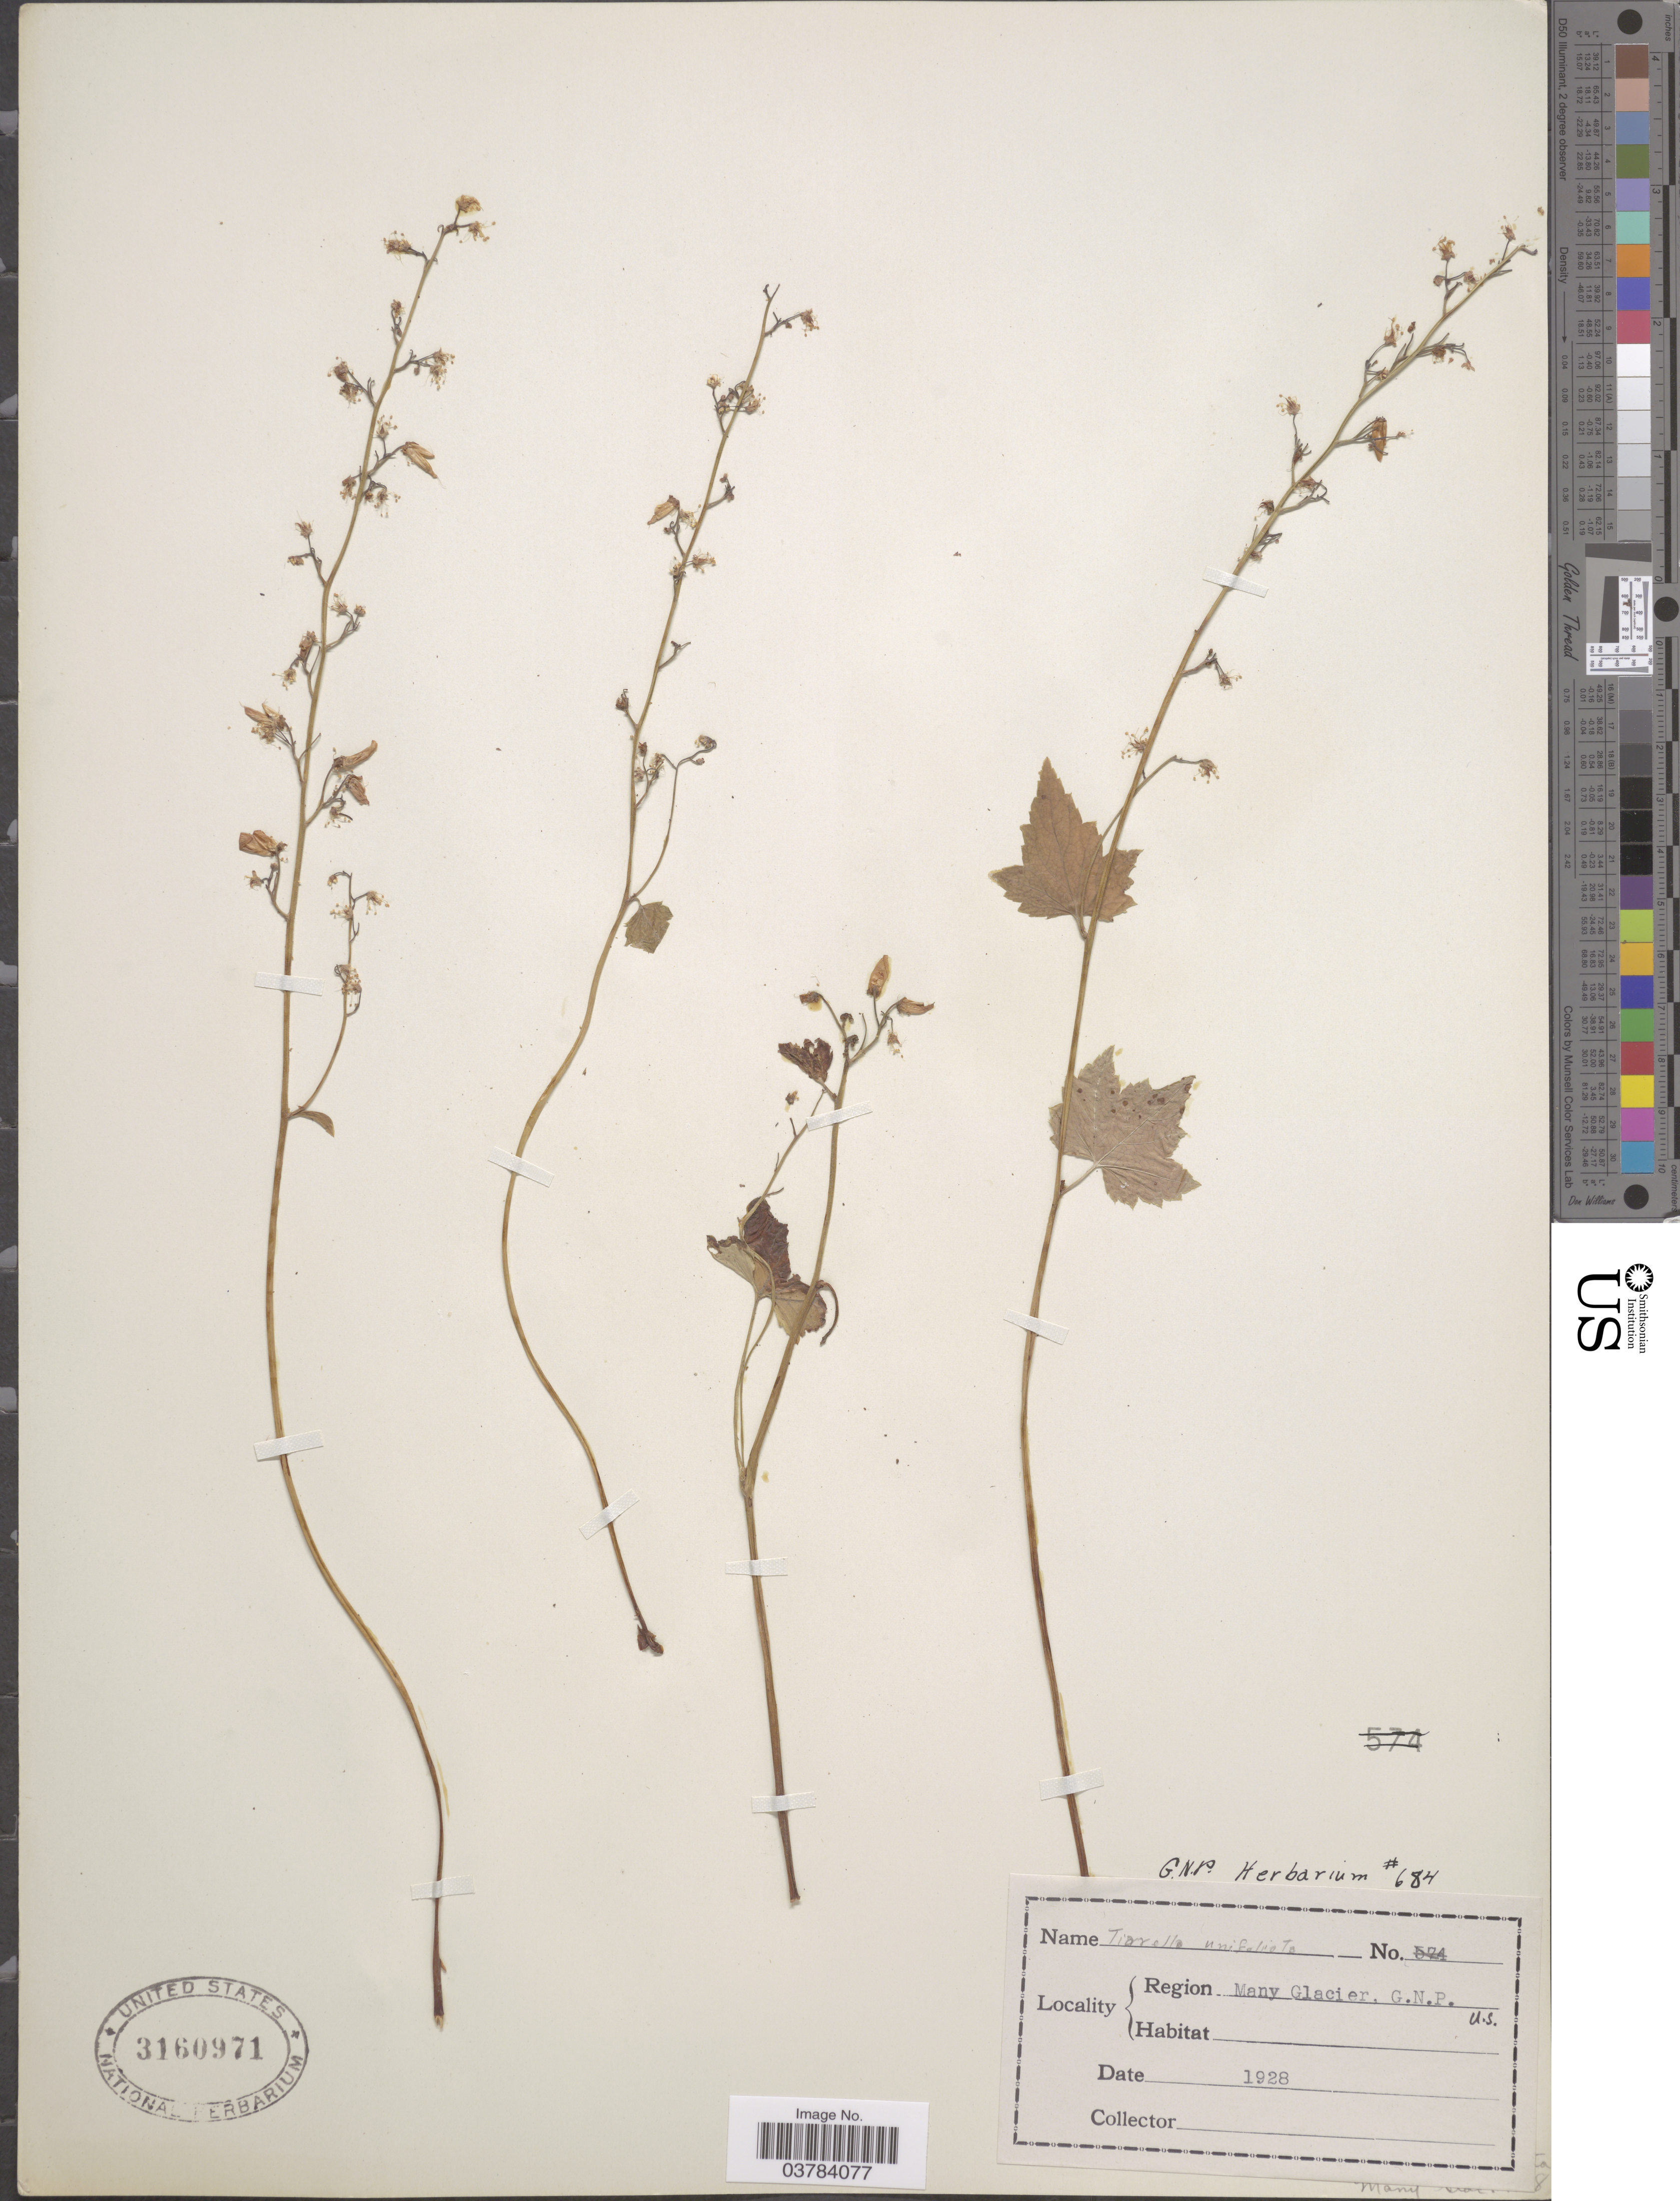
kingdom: Plantae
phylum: Tracheophyta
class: Magnoliopsida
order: Saxifragales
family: Saxifragaceae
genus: Tiarella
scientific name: Tiarella unifoliata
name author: Hook.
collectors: ex herb. G. N. P.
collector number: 684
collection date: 1928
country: United States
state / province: Montana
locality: Region Many Glacier, G.N.P. U.S.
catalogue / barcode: US 3160971